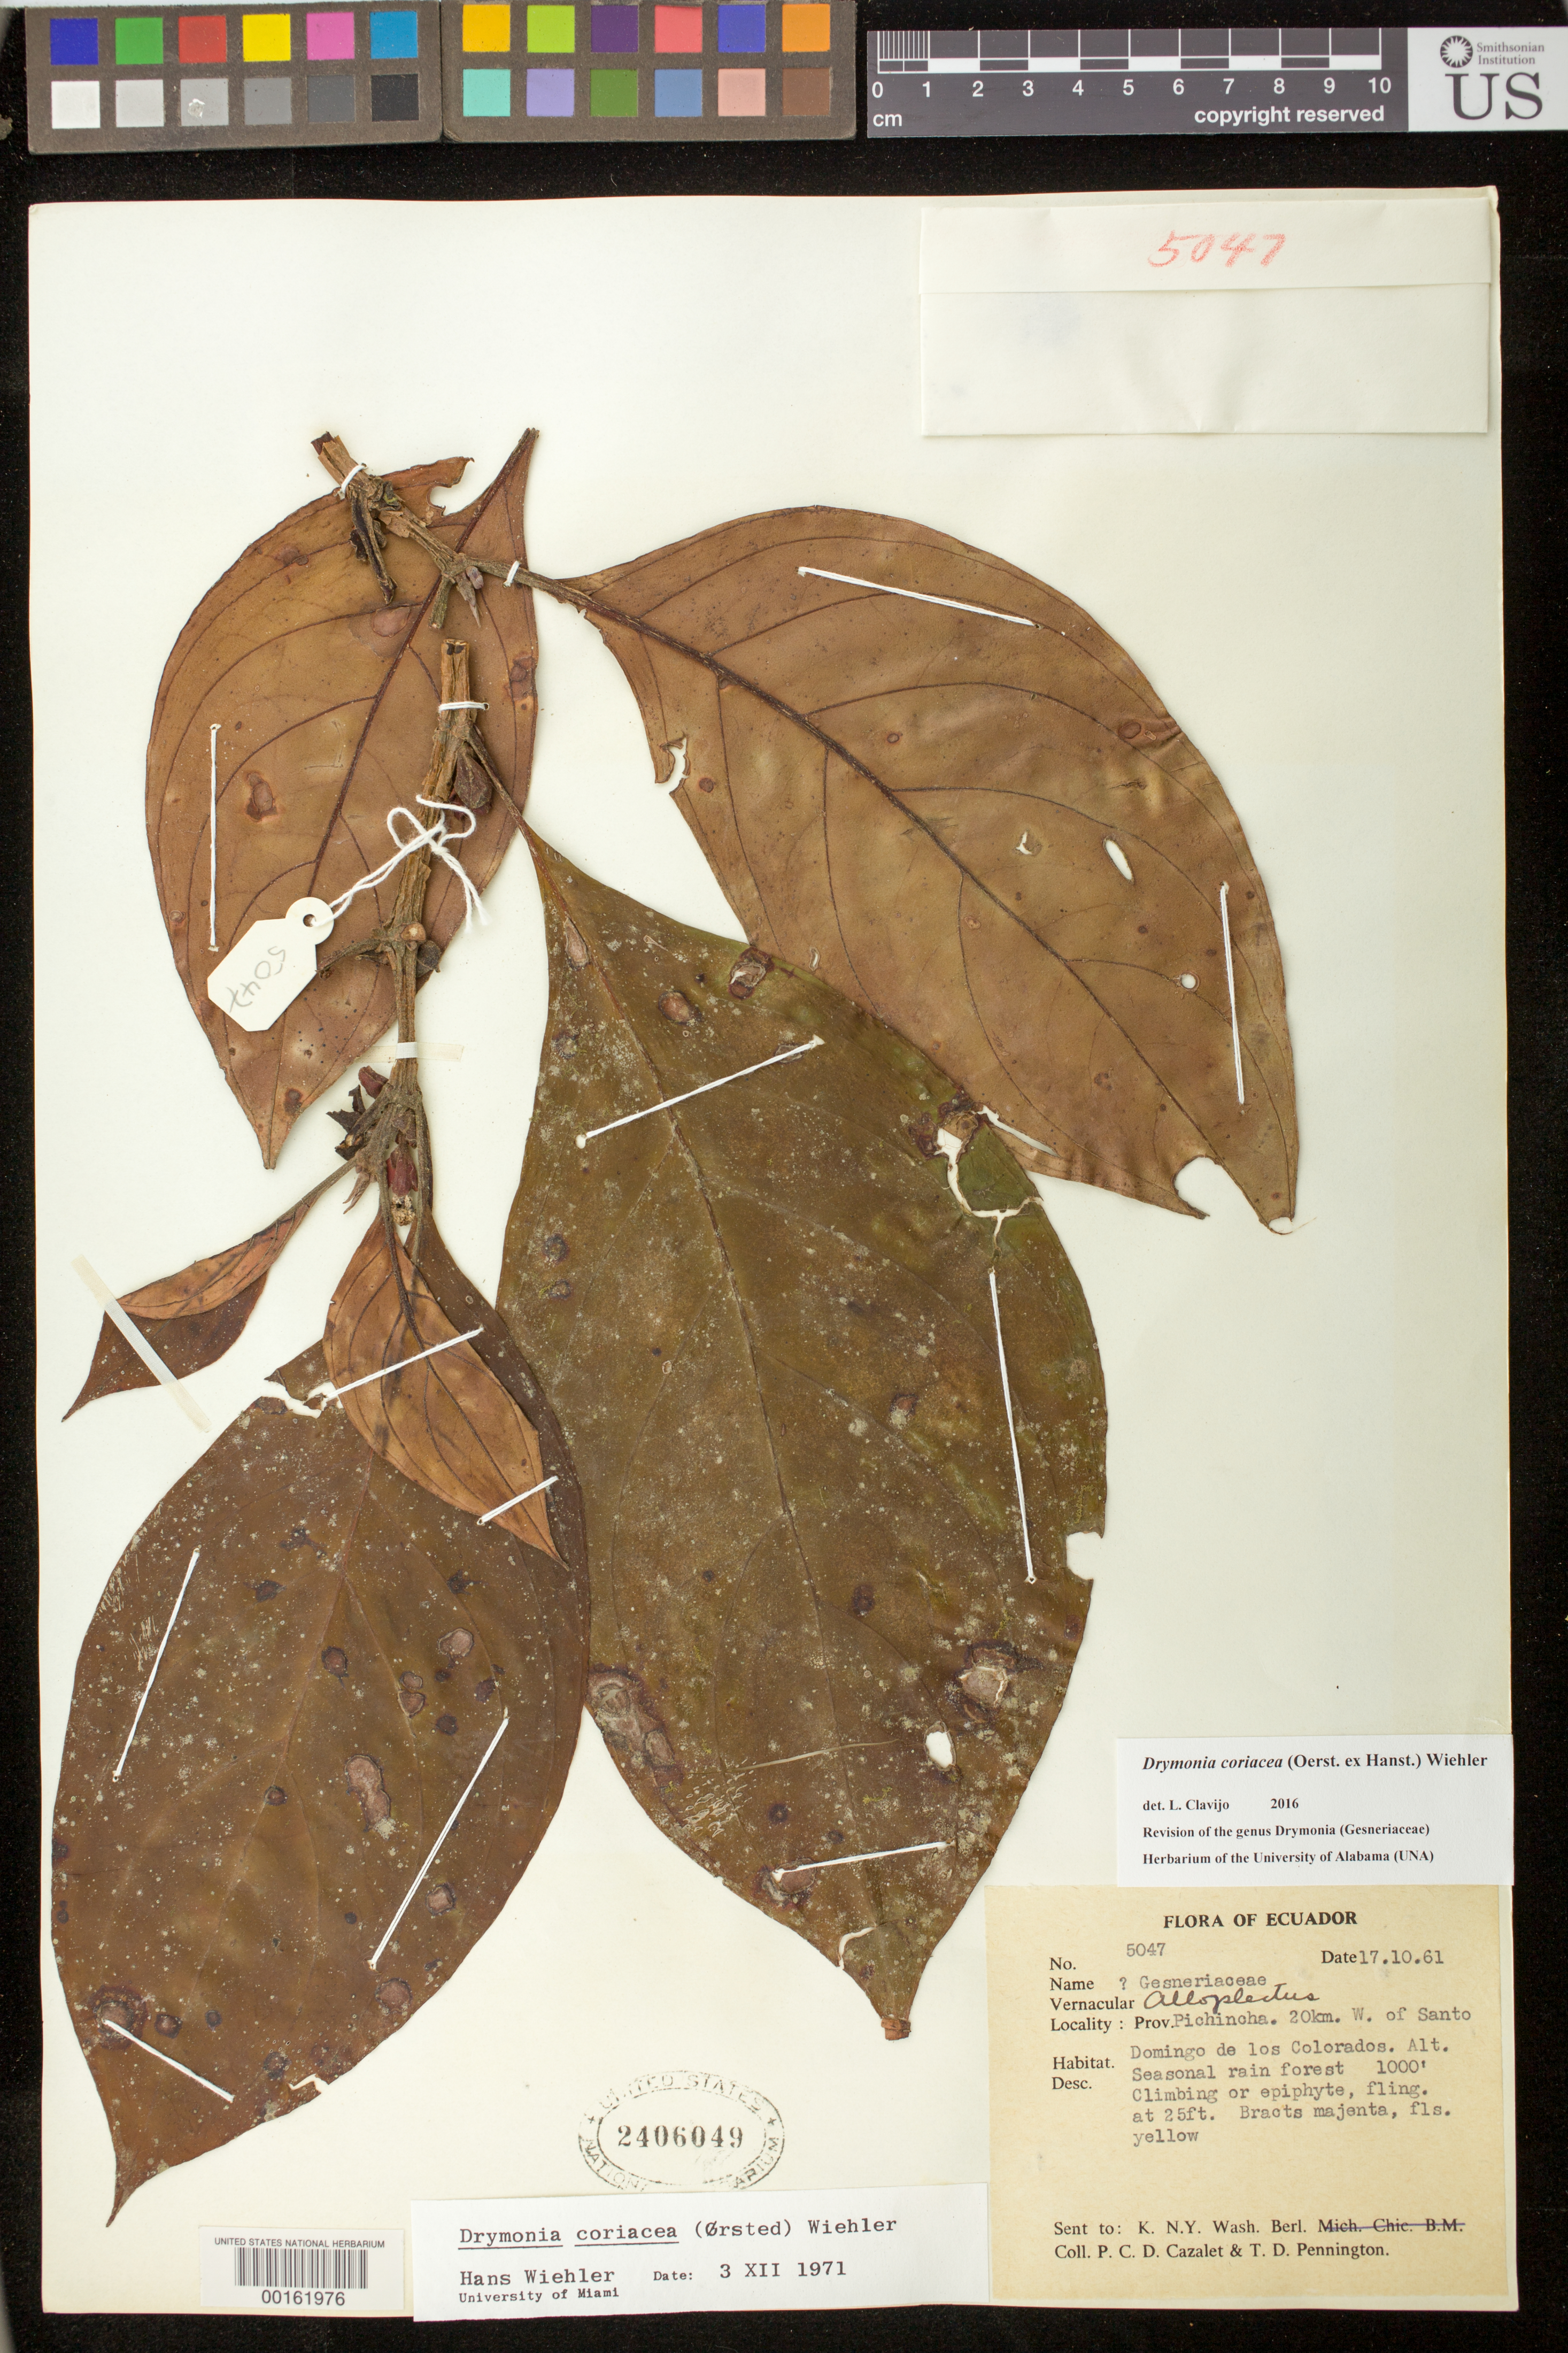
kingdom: Plantae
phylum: Tracheophyta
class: Magnoliopsida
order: Lamiales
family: Gesneriaceae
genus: Drymonia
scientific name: Drymonia coriacea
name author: (Oerst. ex Hanst.) Wiehler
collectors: P. C. D. Cazalet & T. D. Pennington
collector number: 5047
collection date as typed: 17 Oct 1961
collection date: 1961-10-17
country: Ecuador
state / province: Pichincha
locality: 20 km W of Santo Domingo de los Colorados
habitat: Seasonal rain forest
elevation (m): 305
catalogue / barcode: US 2406049